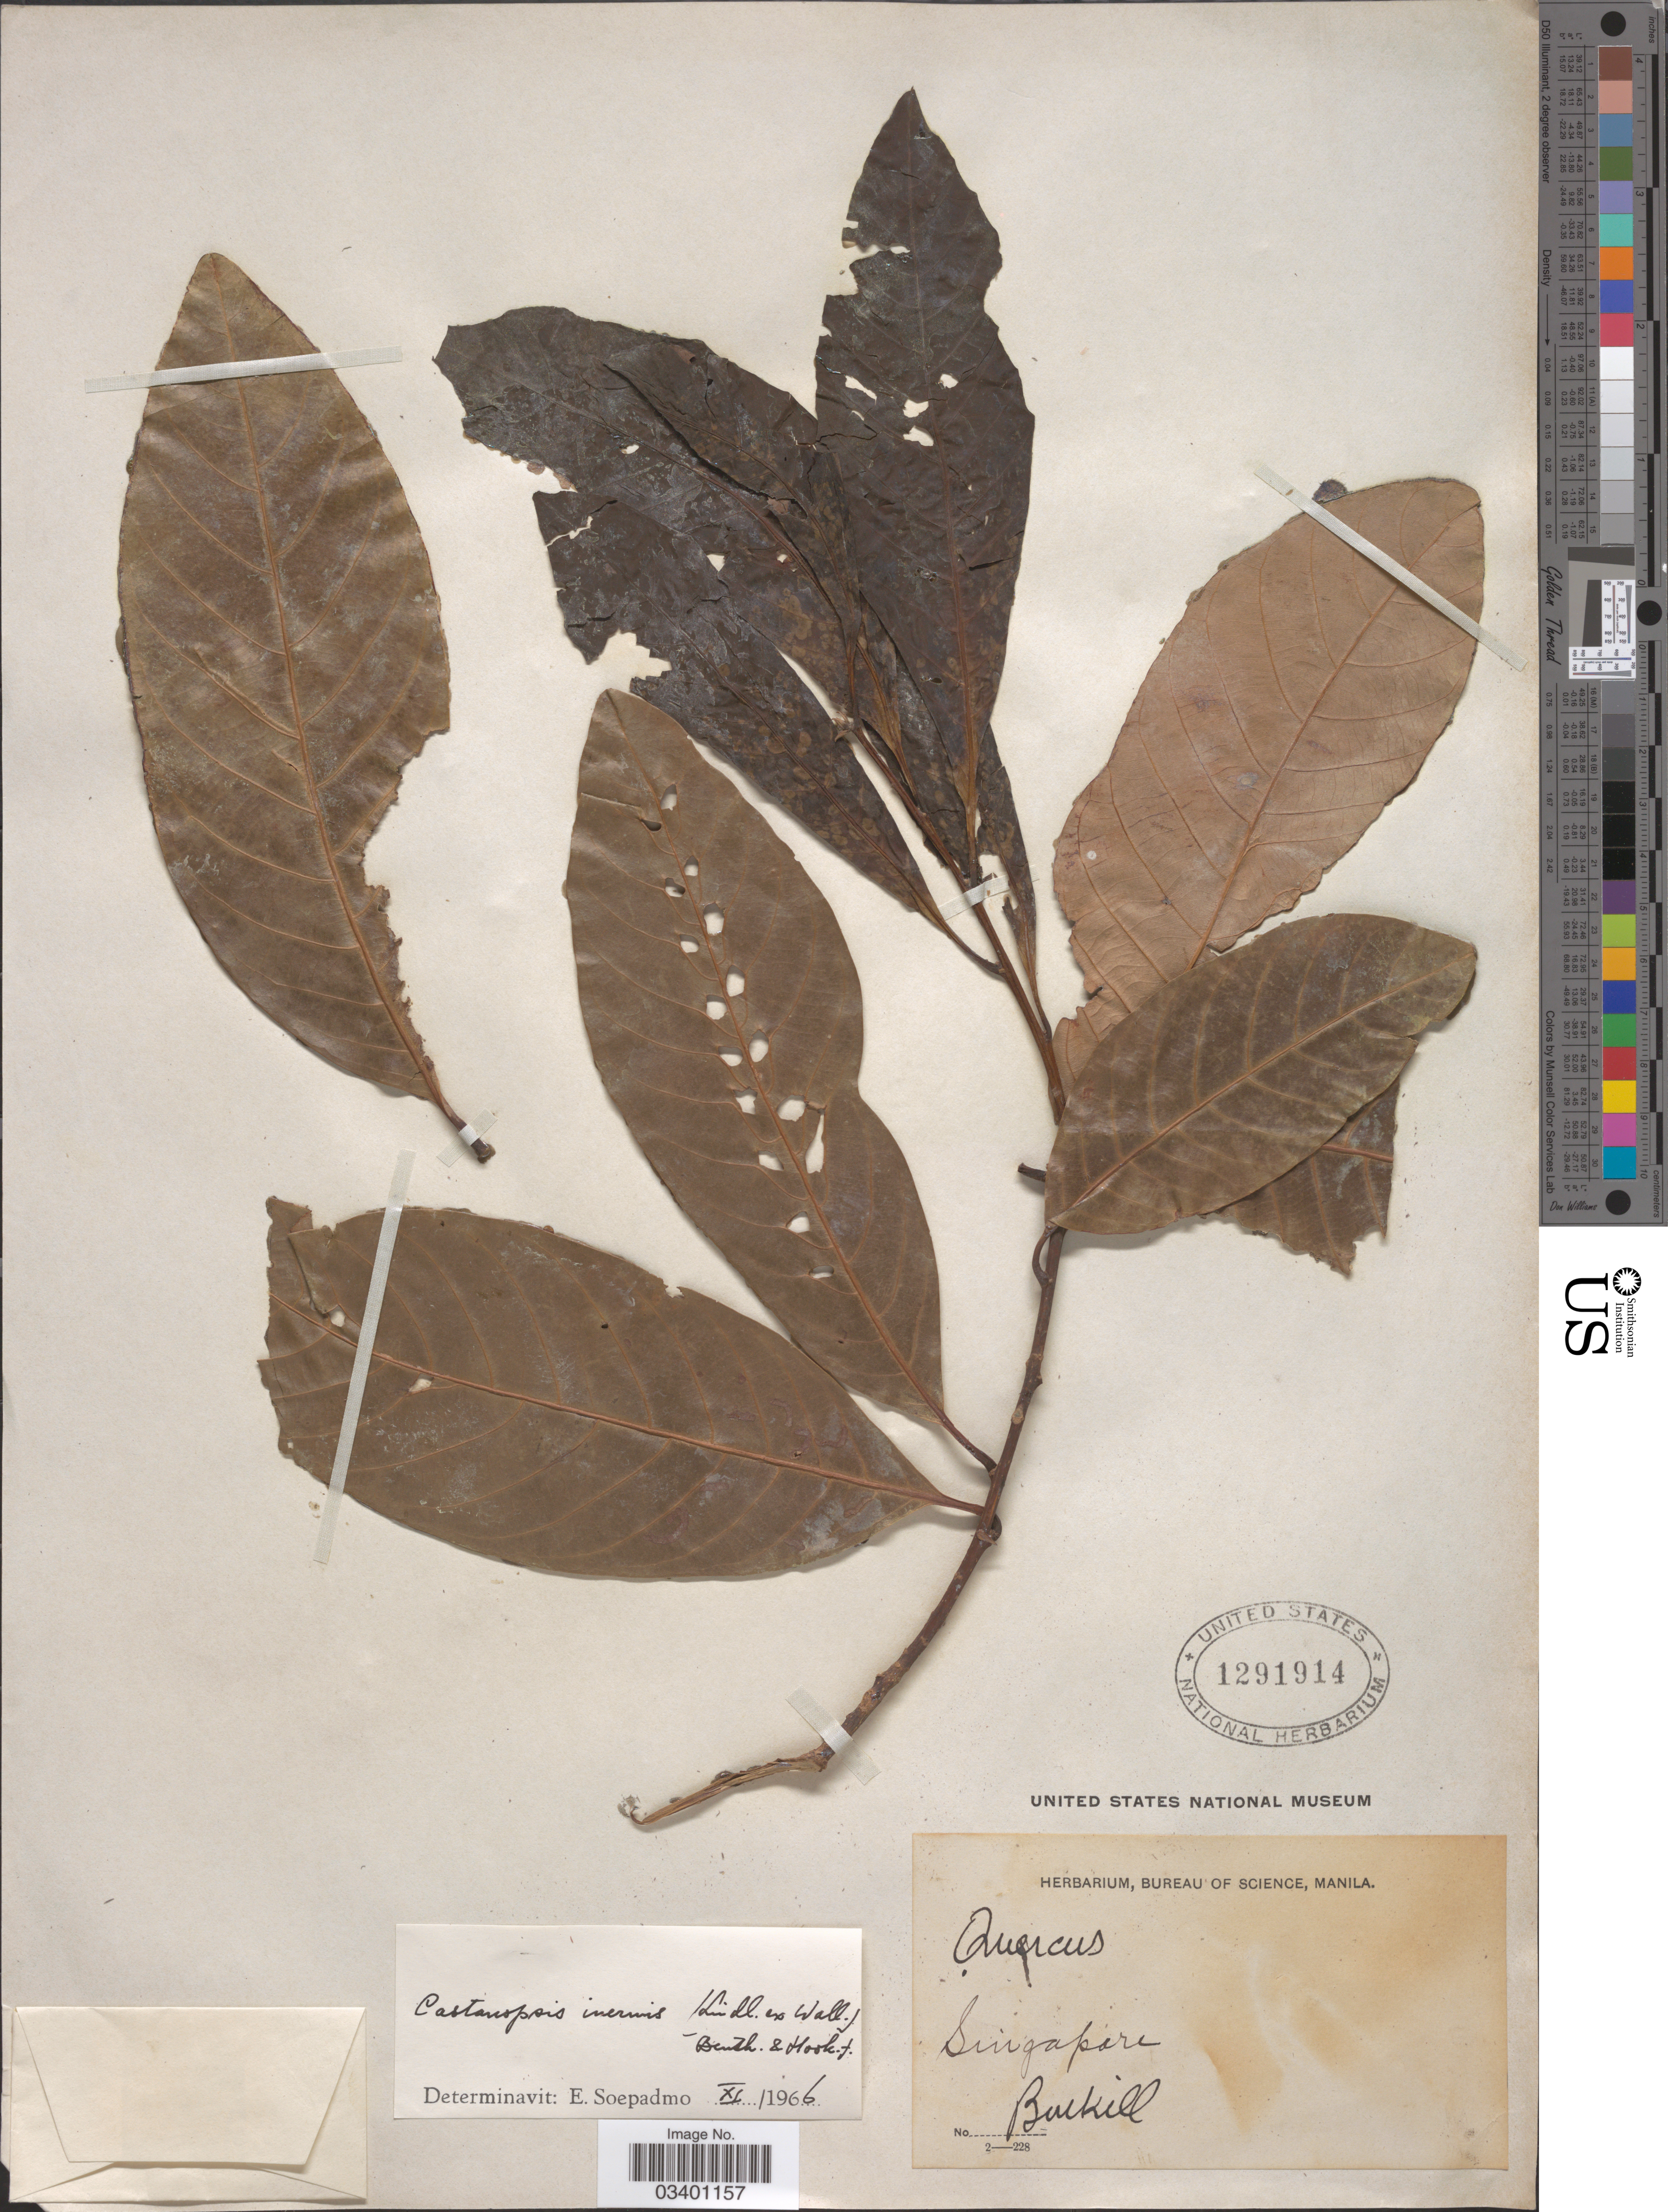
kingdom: Plantae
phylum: Tracheophyta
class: Magnoliopsida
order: Fagales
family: Fagaceae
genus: Castanopsis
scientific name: Castanopsis inermis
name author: (Lindl. ex Wall.) Benth. & Hook.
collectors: Burkill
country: Singapore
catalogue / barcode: US 1291914